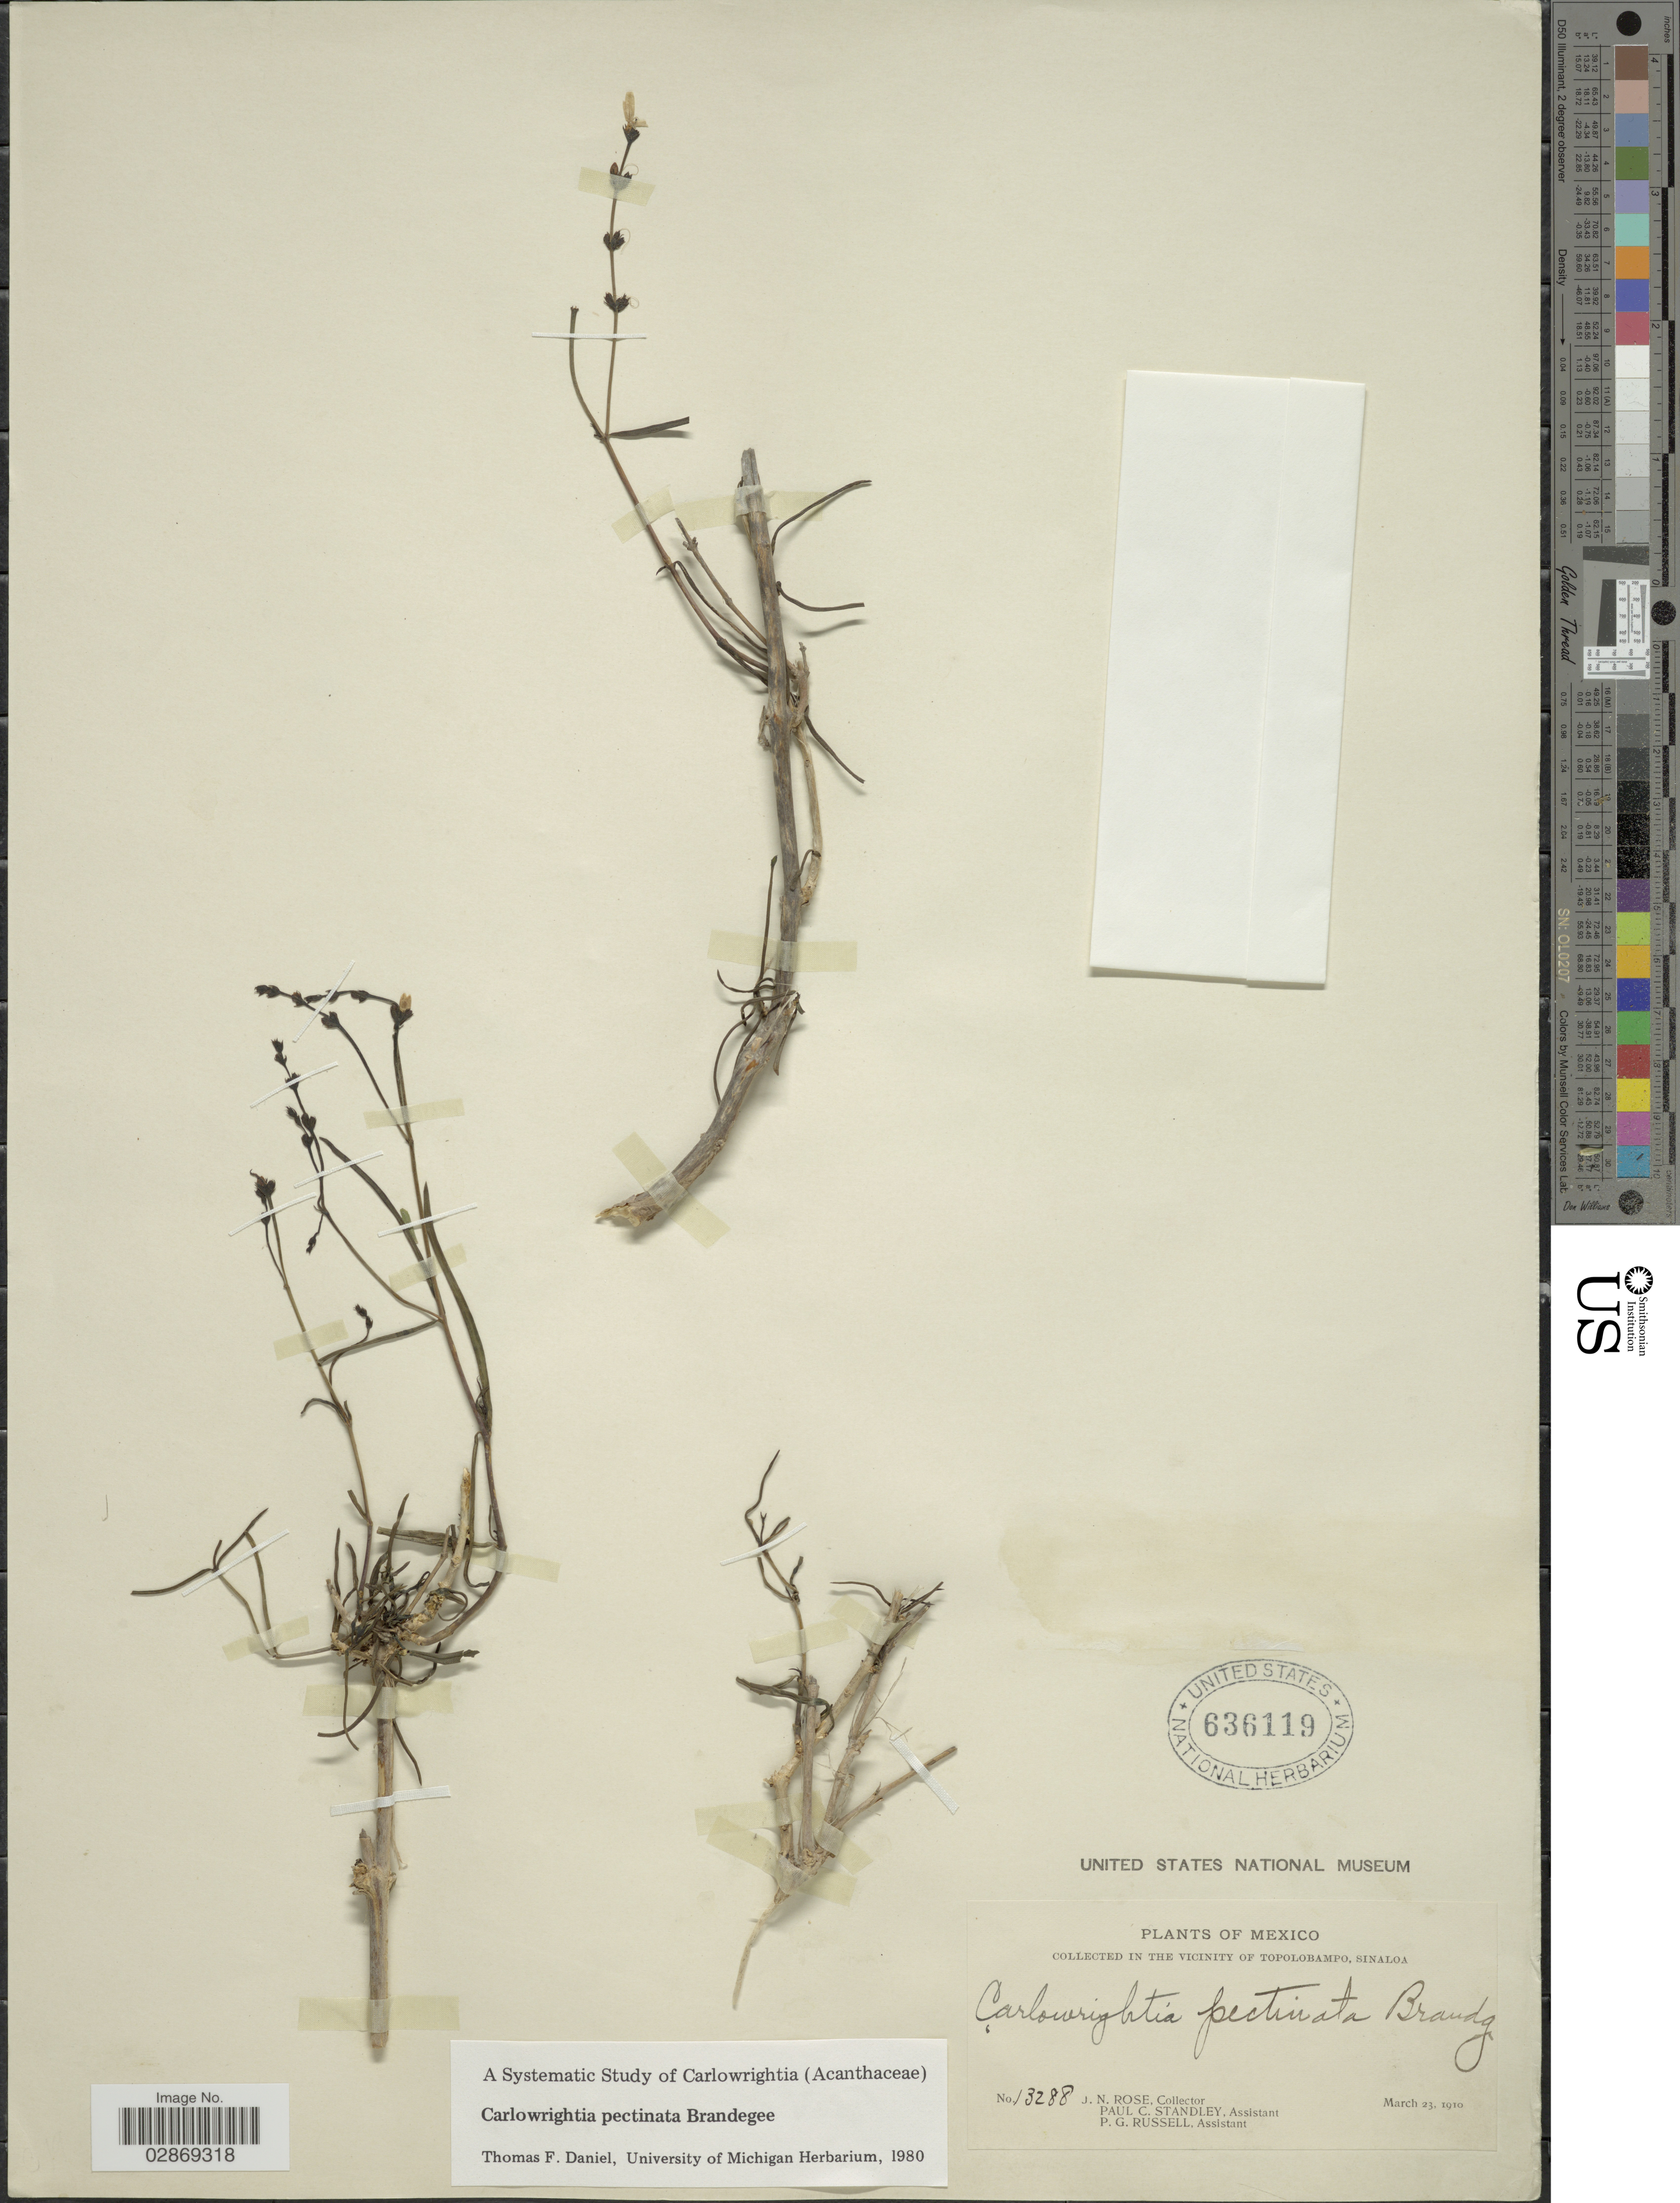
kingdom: Plantae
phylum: Tracheophyta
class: Magnoliopsida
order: Lamiales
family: Acanthaceae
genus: Carlowrightia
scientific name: Carlowrightia pectinata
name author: Brandegee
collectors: J. N. Rose, P. C. Standley & P. G. Russell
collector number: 13288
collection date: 1910-03-23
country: Mexico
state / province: Sinaloa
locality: In the Vicinity of Topolobampo, Sinaloa.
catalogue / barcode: US 636119